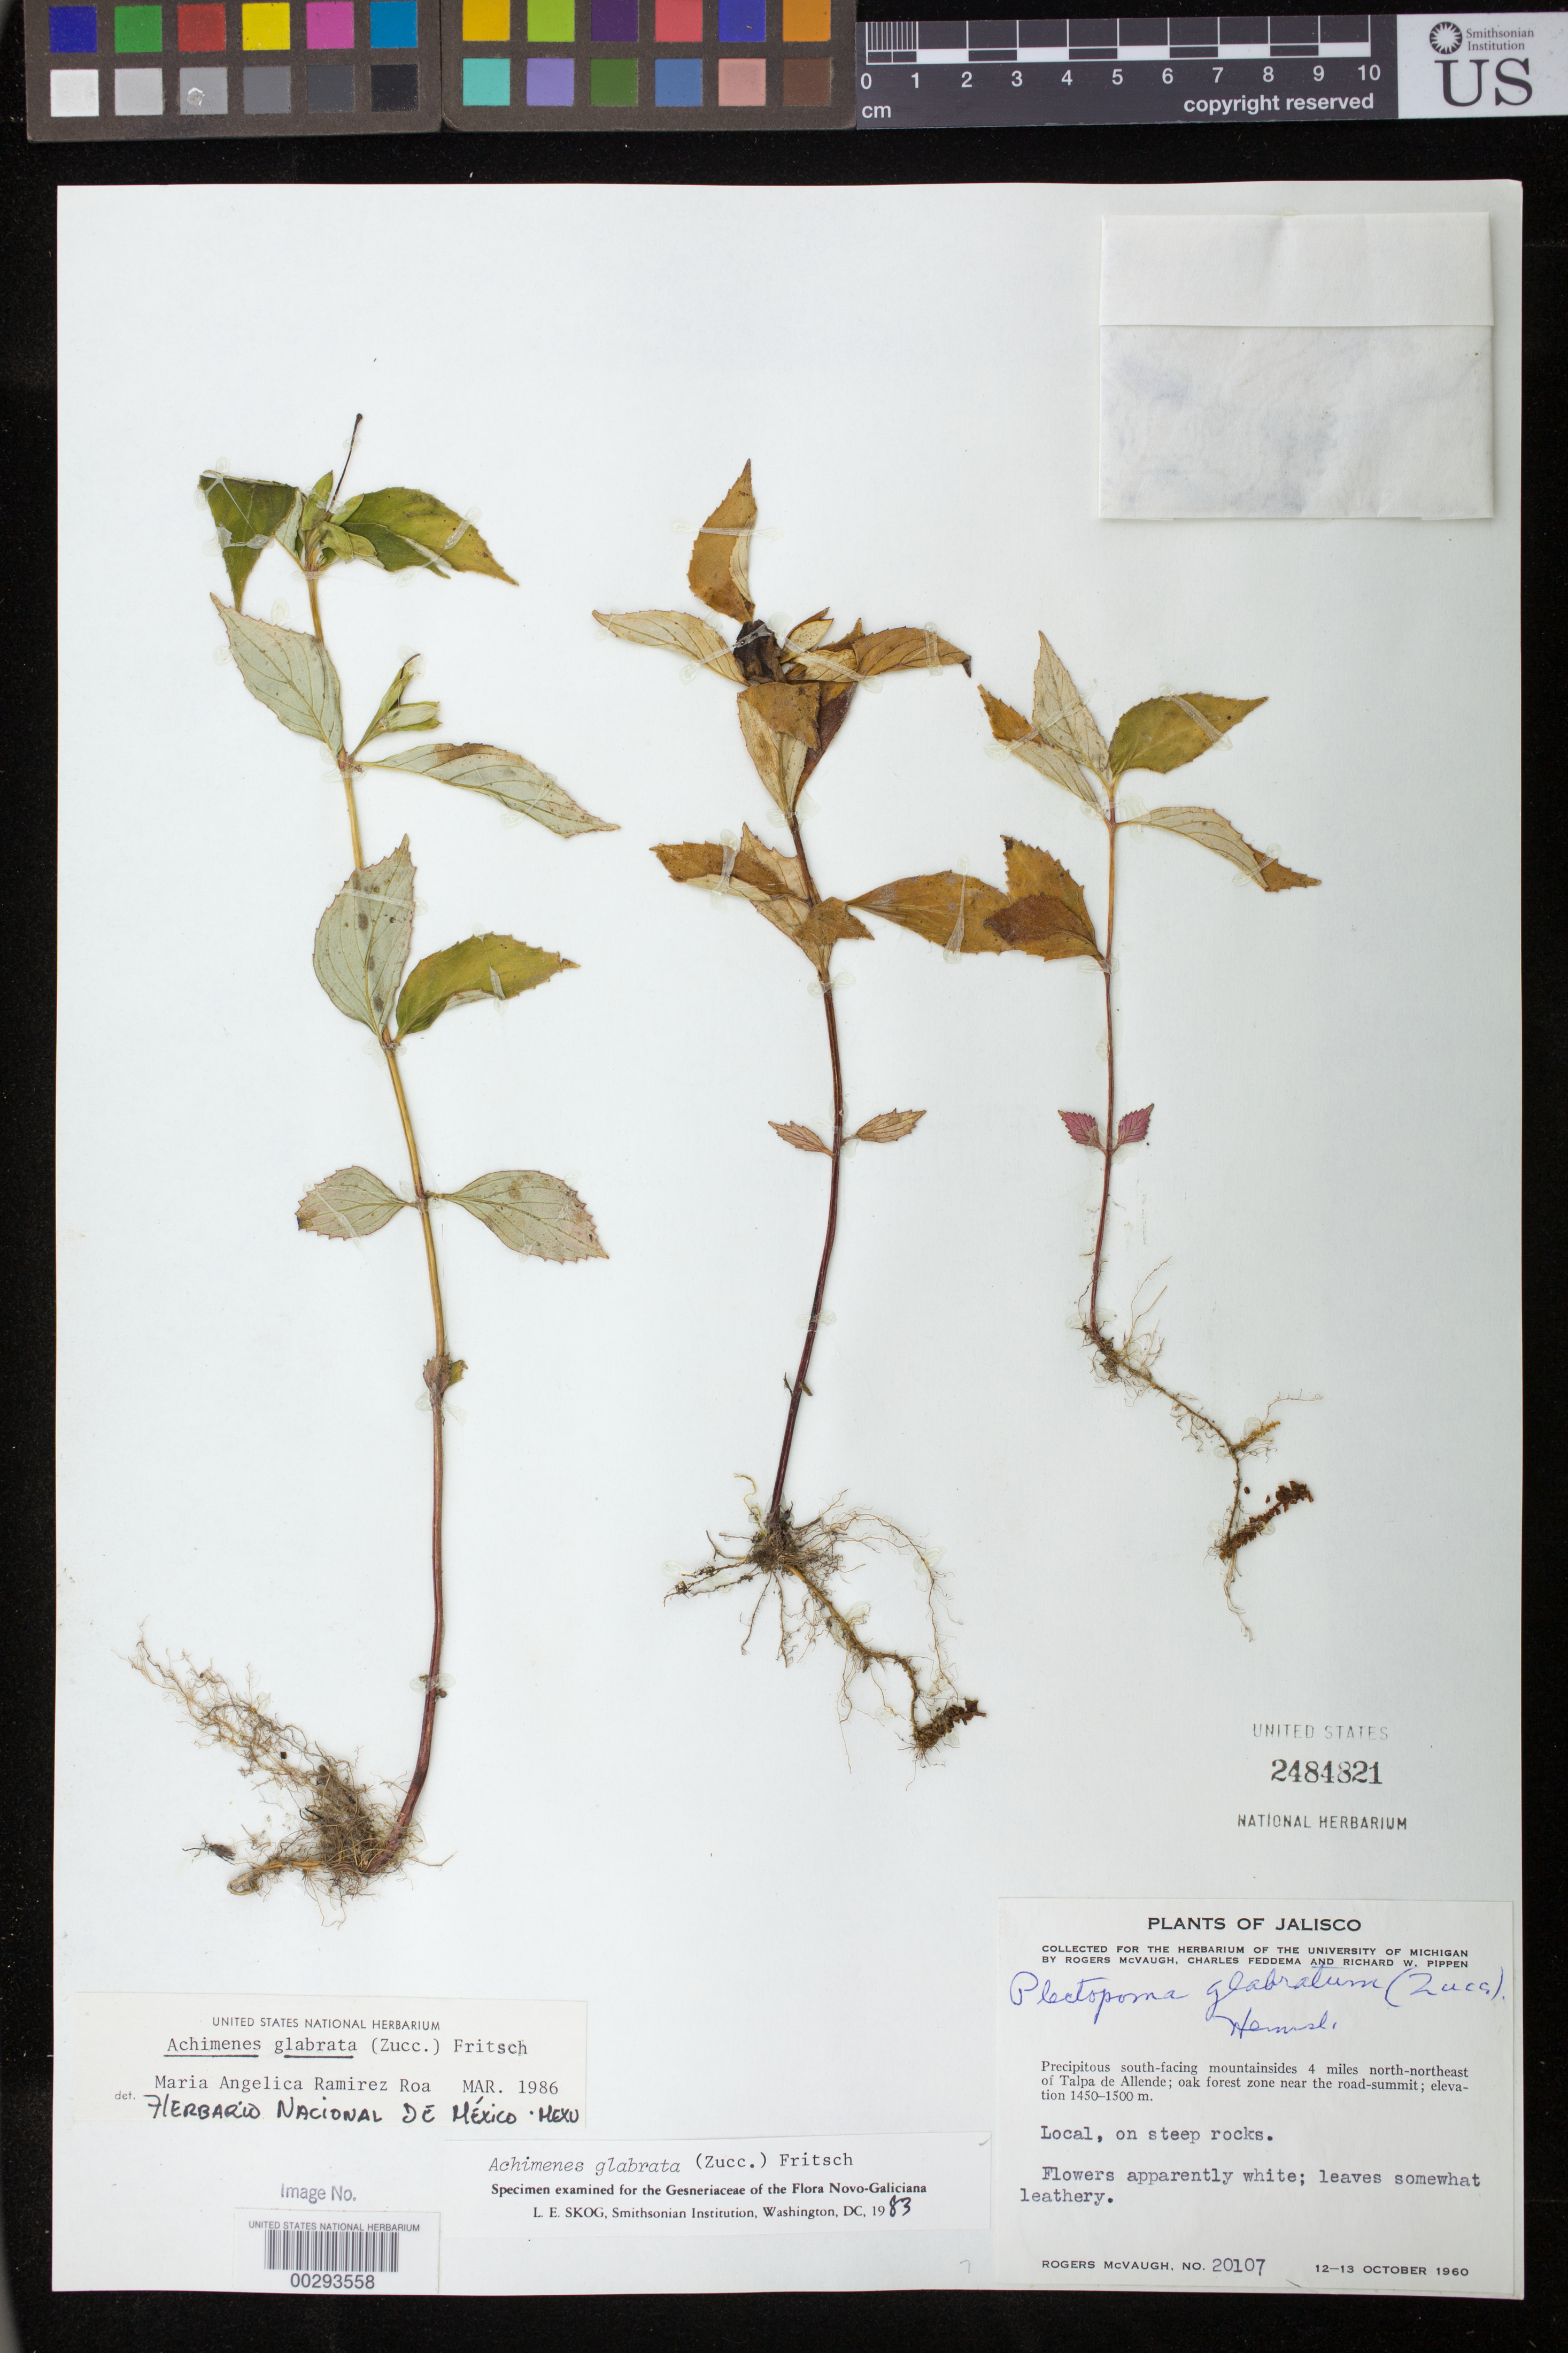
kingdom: Plantae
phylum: Tracheophyta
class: Magnoliopsida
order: Lamiales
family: Gesneriaceae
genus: Achimenes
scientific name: Achimenes glabrata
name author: (Zucc.) Fritsch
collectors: R. McVaugh, C. Feddema & R. W. Pippen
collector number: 20107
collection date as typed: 12-13 Oct 1960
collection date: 1960-10-12/1960-10-13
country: Mexico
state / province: Jalisco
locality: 4 mi N-NE of Talpa de Allende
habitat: Local, on steep rocks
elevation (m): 1450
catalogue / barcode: US 2484821